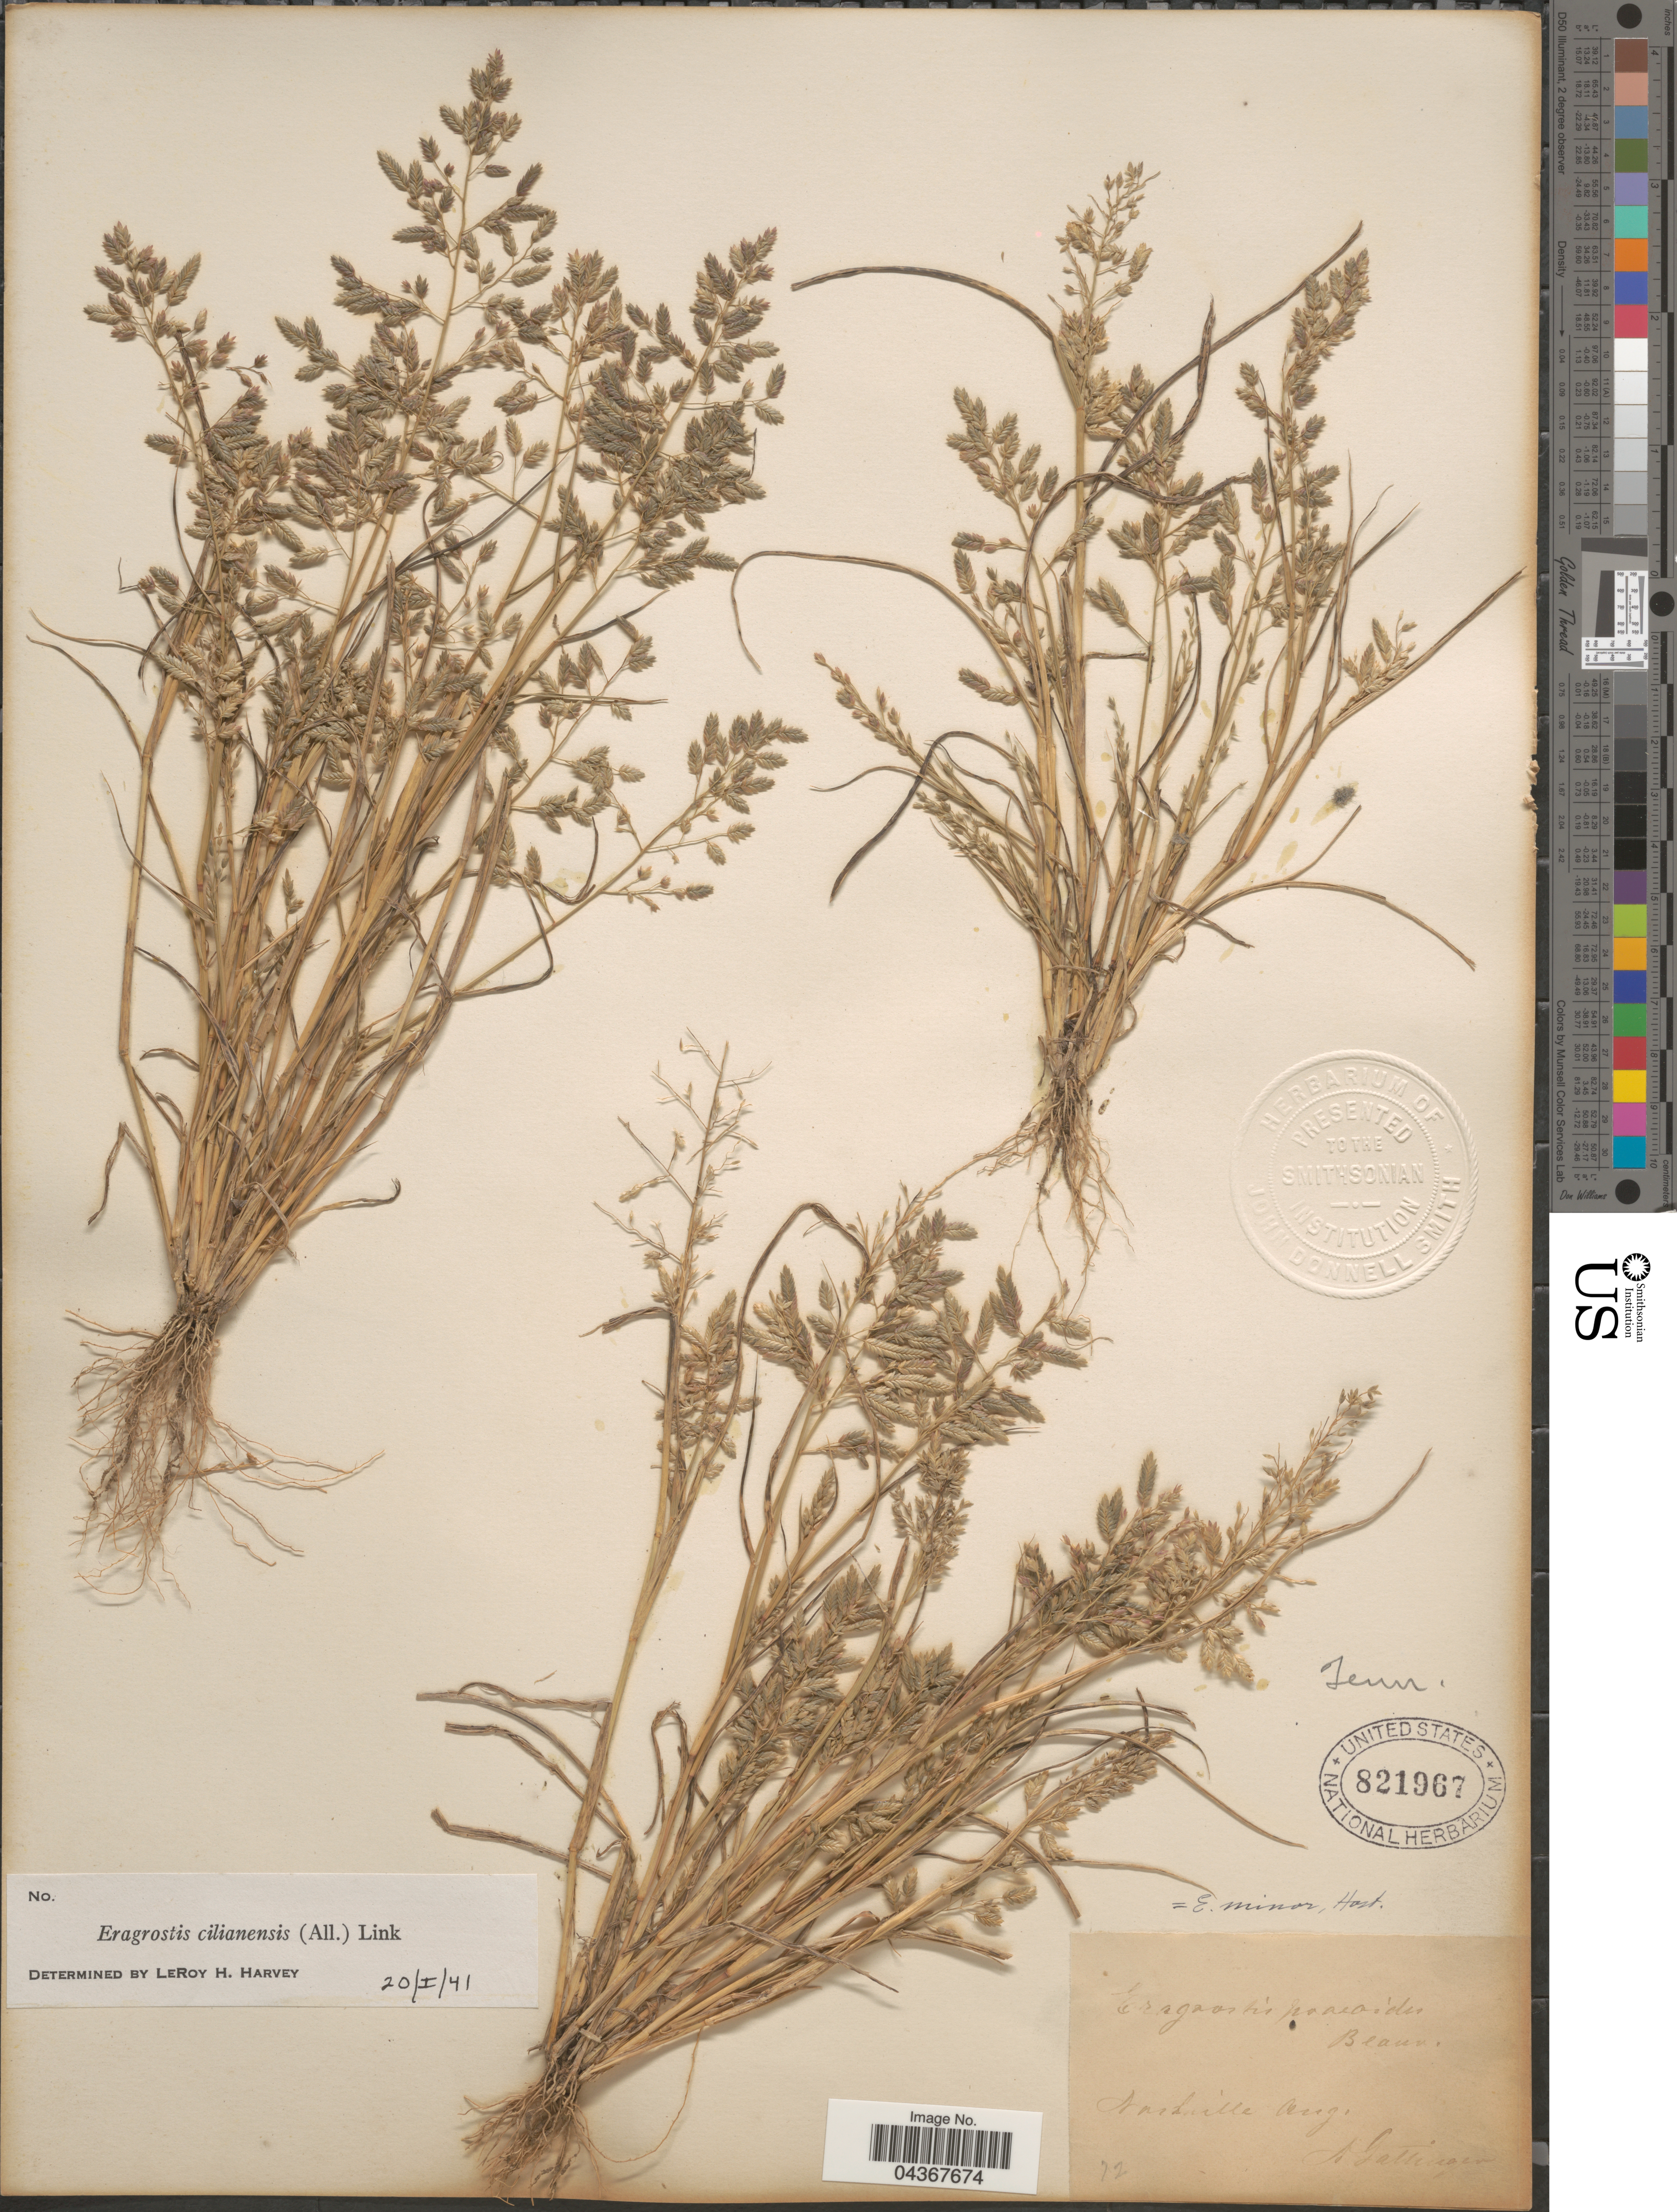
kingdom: Plantae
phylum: Tracheophyta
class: Liliopsida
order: Poales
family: Poaceae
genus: Eragrostis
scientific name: Eragrostis cilianensis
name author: (Bellardi) Vignolo ex Janch.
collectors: A. Gattinger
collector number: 72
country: United States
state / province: Tennessee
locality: Nashville.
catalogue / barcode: US 821967